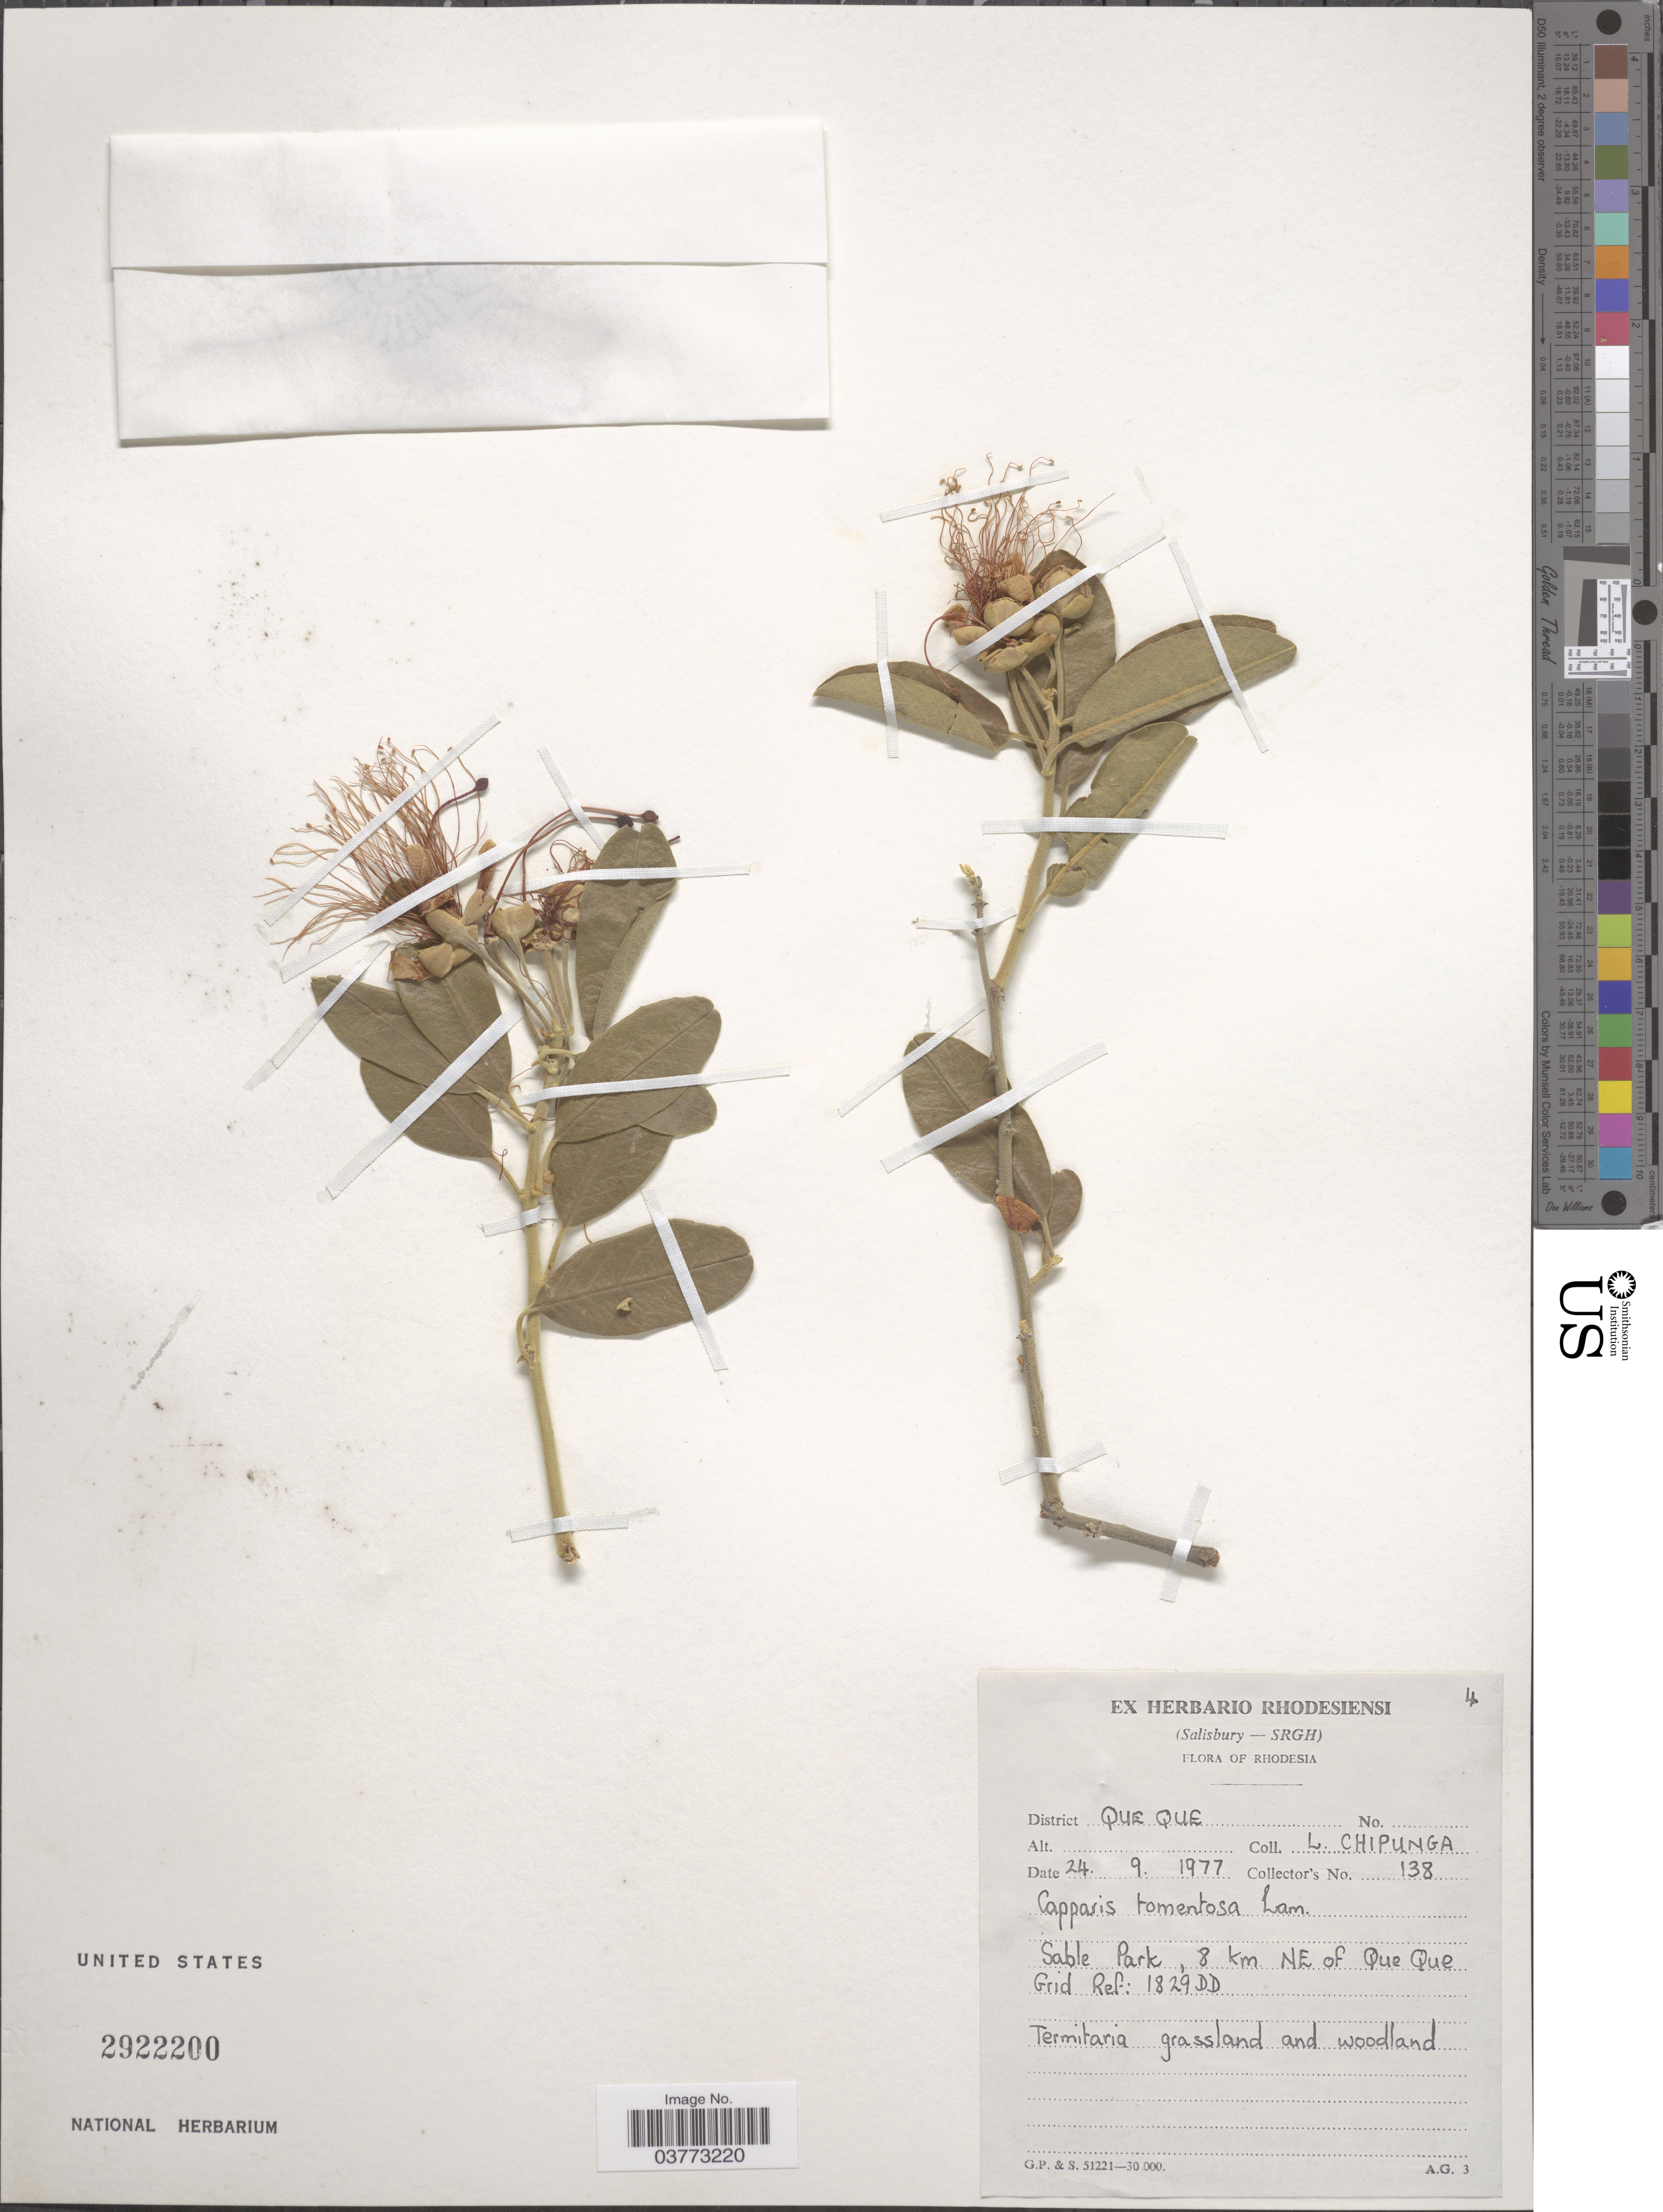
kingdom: Plantae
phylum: Tracheophyta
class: Magnoliopsida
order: Brassicales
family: Capparaceae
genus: Capparis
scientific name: Capparis tomentosa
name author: Lam.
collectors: L. Chipunga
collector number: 138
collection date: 1977-09-24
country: Zimbabwe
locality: District Que Que. Rhodesia. Sable Park, 8 km NE of Que Que. Grid Ref: 1829DD.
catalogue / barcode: US 2922200